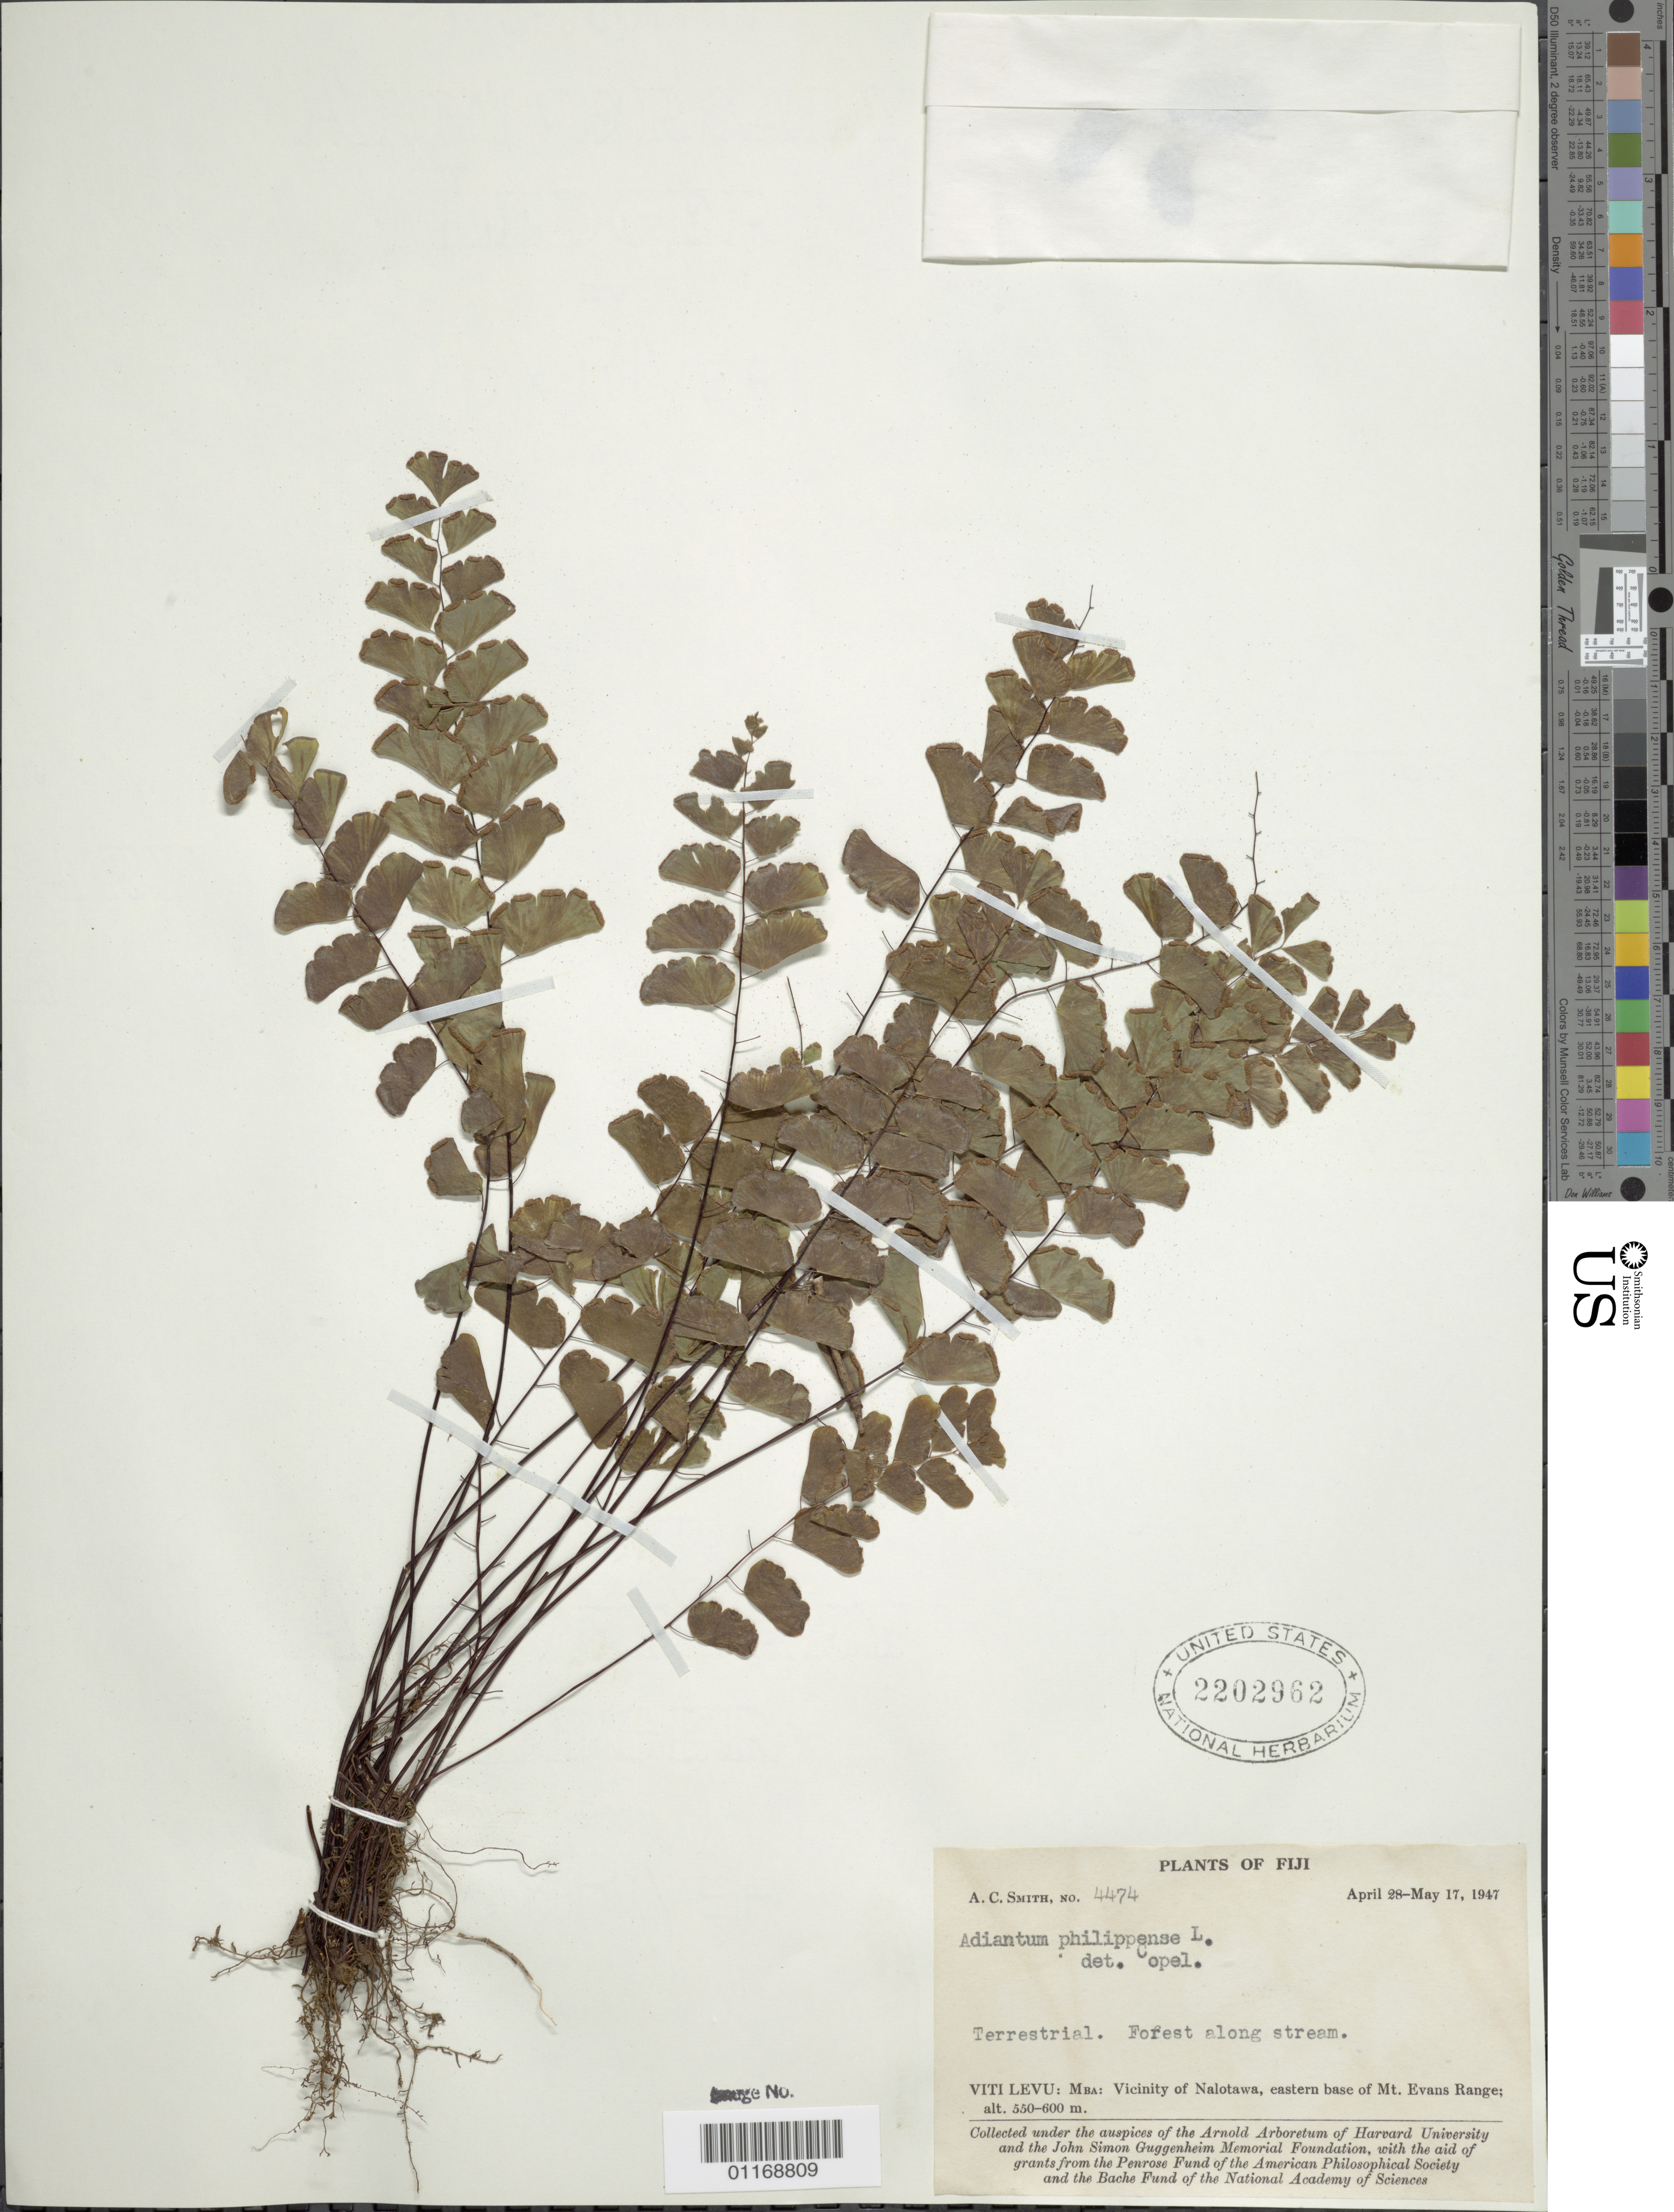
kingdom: Plantae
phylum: Tracheophyta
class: Polypodiopsida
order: Polypodiales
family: Pteridaceae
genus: Adiantum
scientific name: Adiantum philippense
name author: L.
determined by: Copeland, E. B.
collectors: A. C. Smith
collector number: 4474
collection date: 1947-04-28/1947-05-17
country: Fiji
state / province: Mba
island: Viti Levu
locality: vicinity of Nalotawa, eastern base of Mt. Evans range, Mba, Viti Levu, Fiji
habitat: Forest along stream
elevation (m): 550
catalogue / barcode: US 2202962